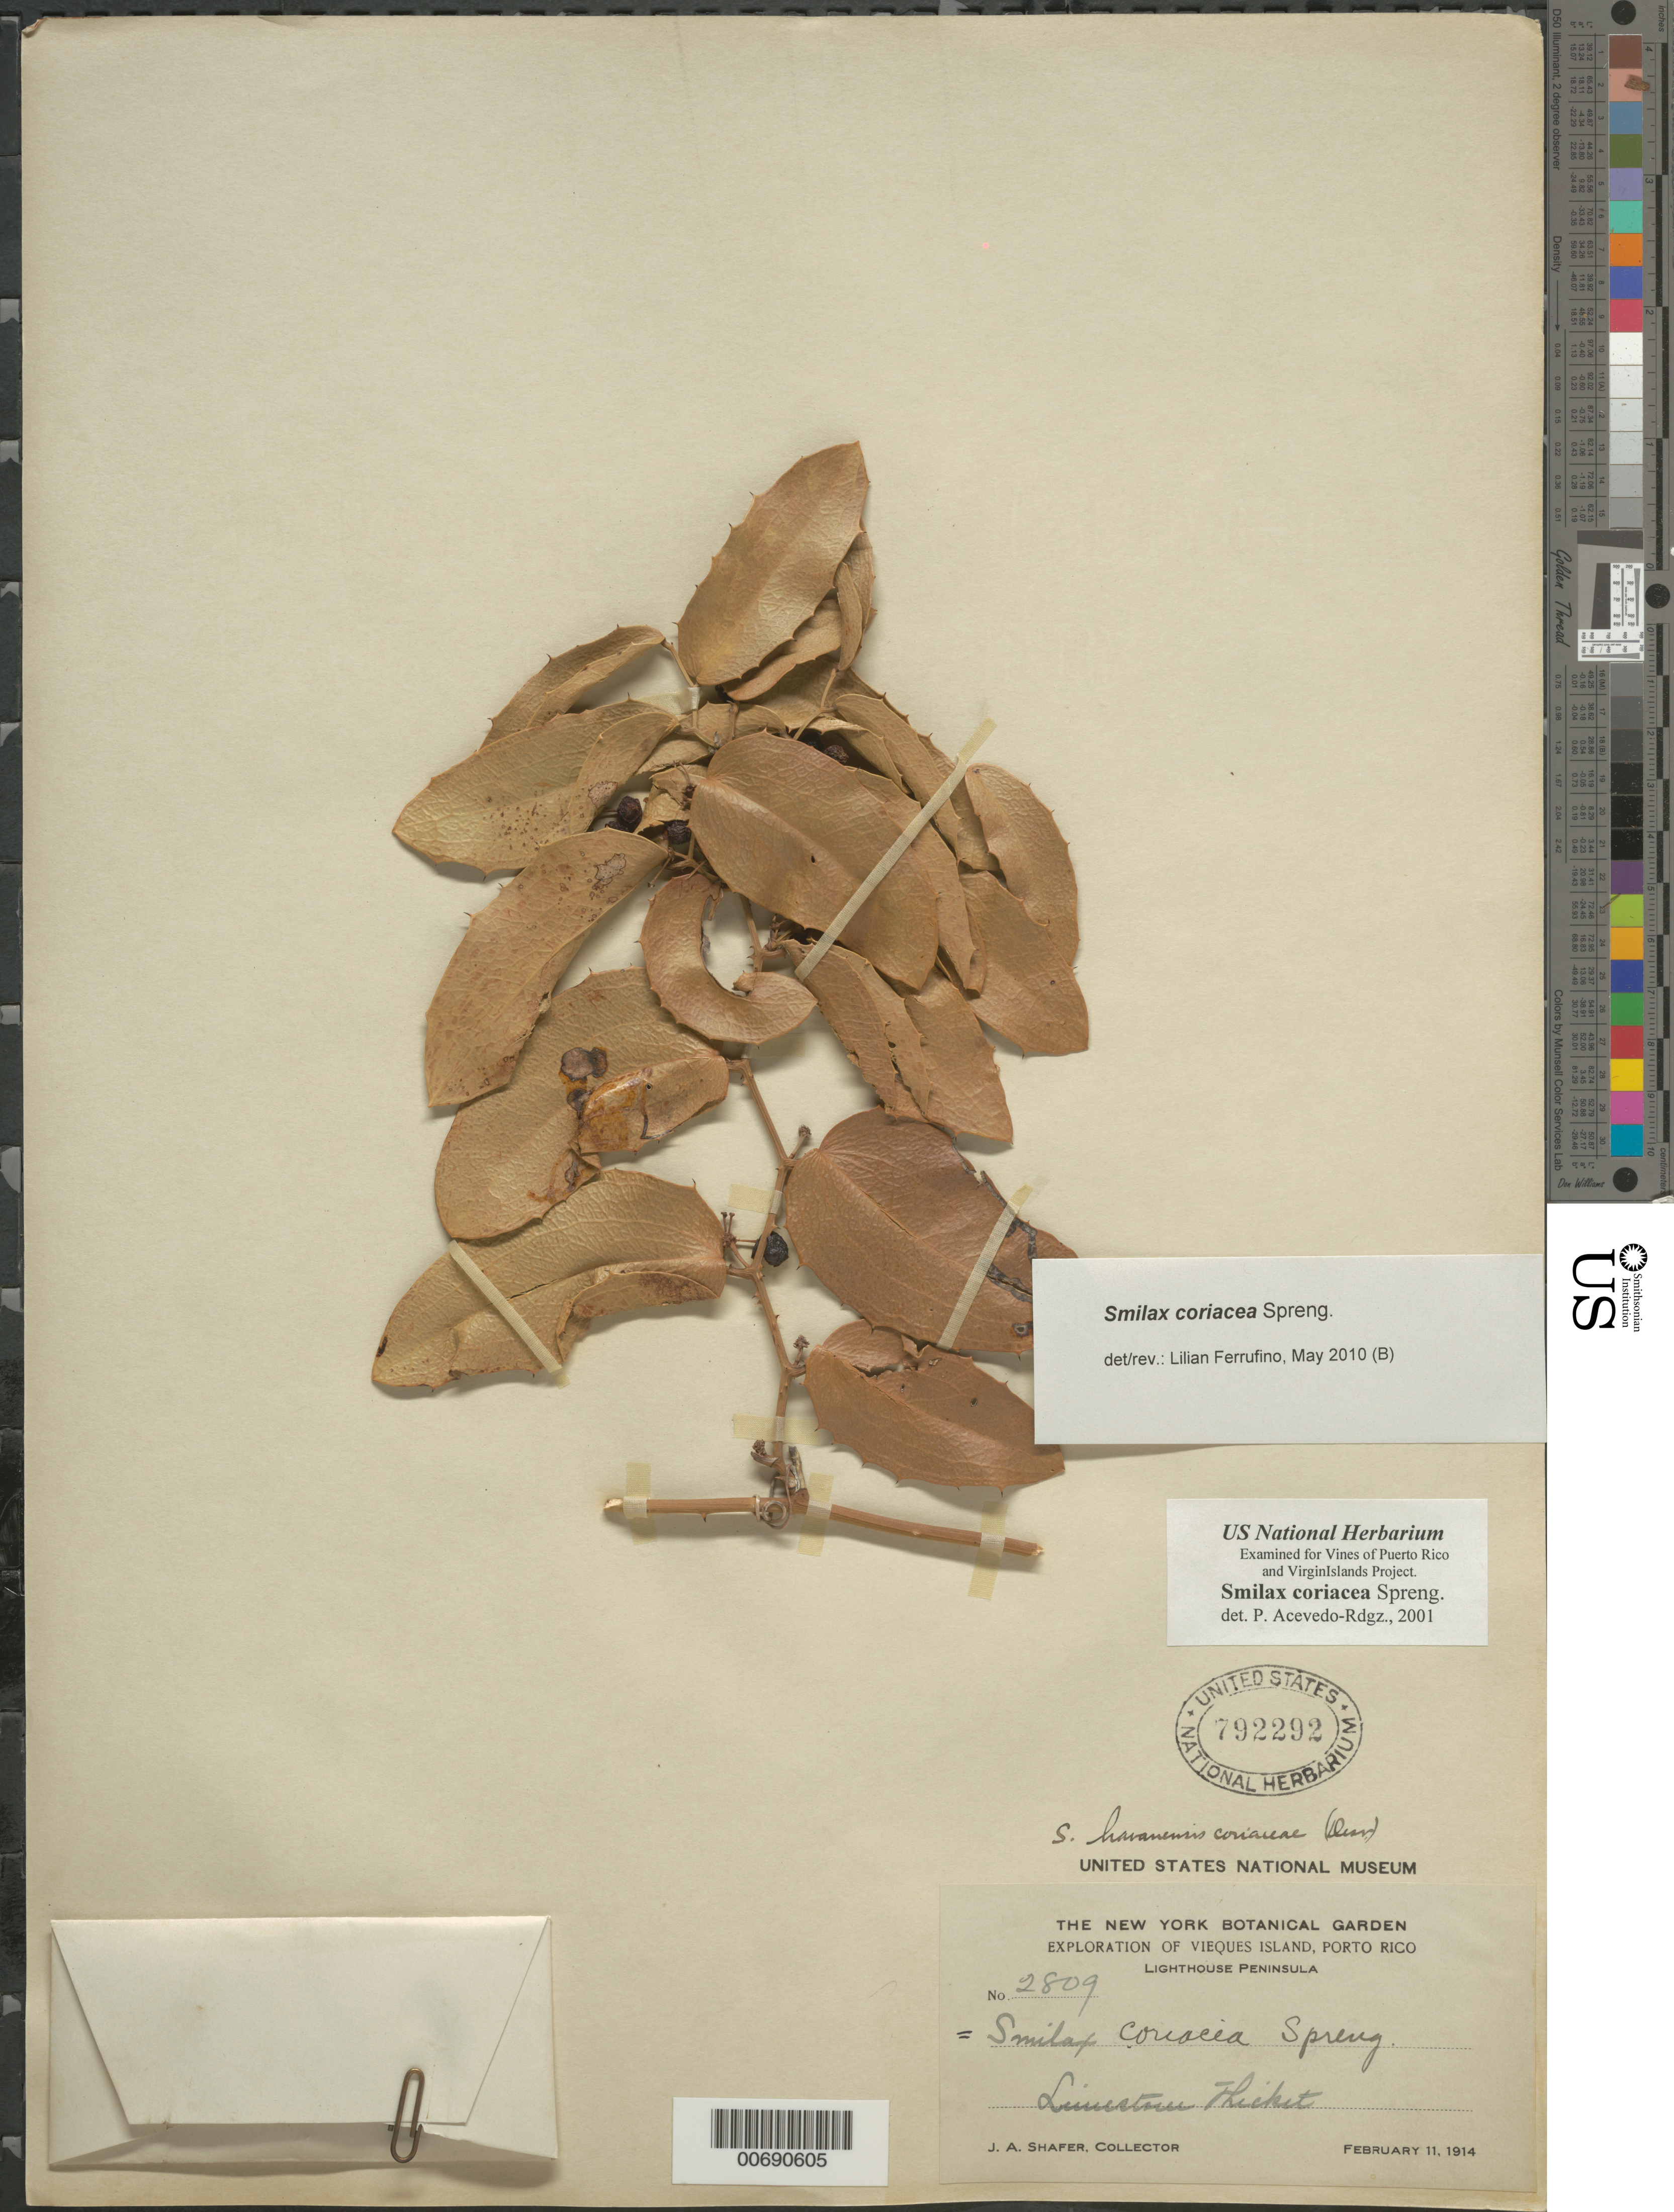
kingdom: Plantae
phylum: Tracheophyta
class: Liliopsida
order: Liliales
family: Smilacaceae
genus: Smilax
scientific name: Smilax coriacea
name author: Spreng.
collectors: J. A. Shafer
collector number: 2809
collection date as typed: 11 Feb 1914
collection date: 1914-02-11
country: Puerto Rico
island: Greater Antilles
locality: Vieques Island: Lighthousee Peninsula. Limestone thicket.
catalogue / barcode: US 792292